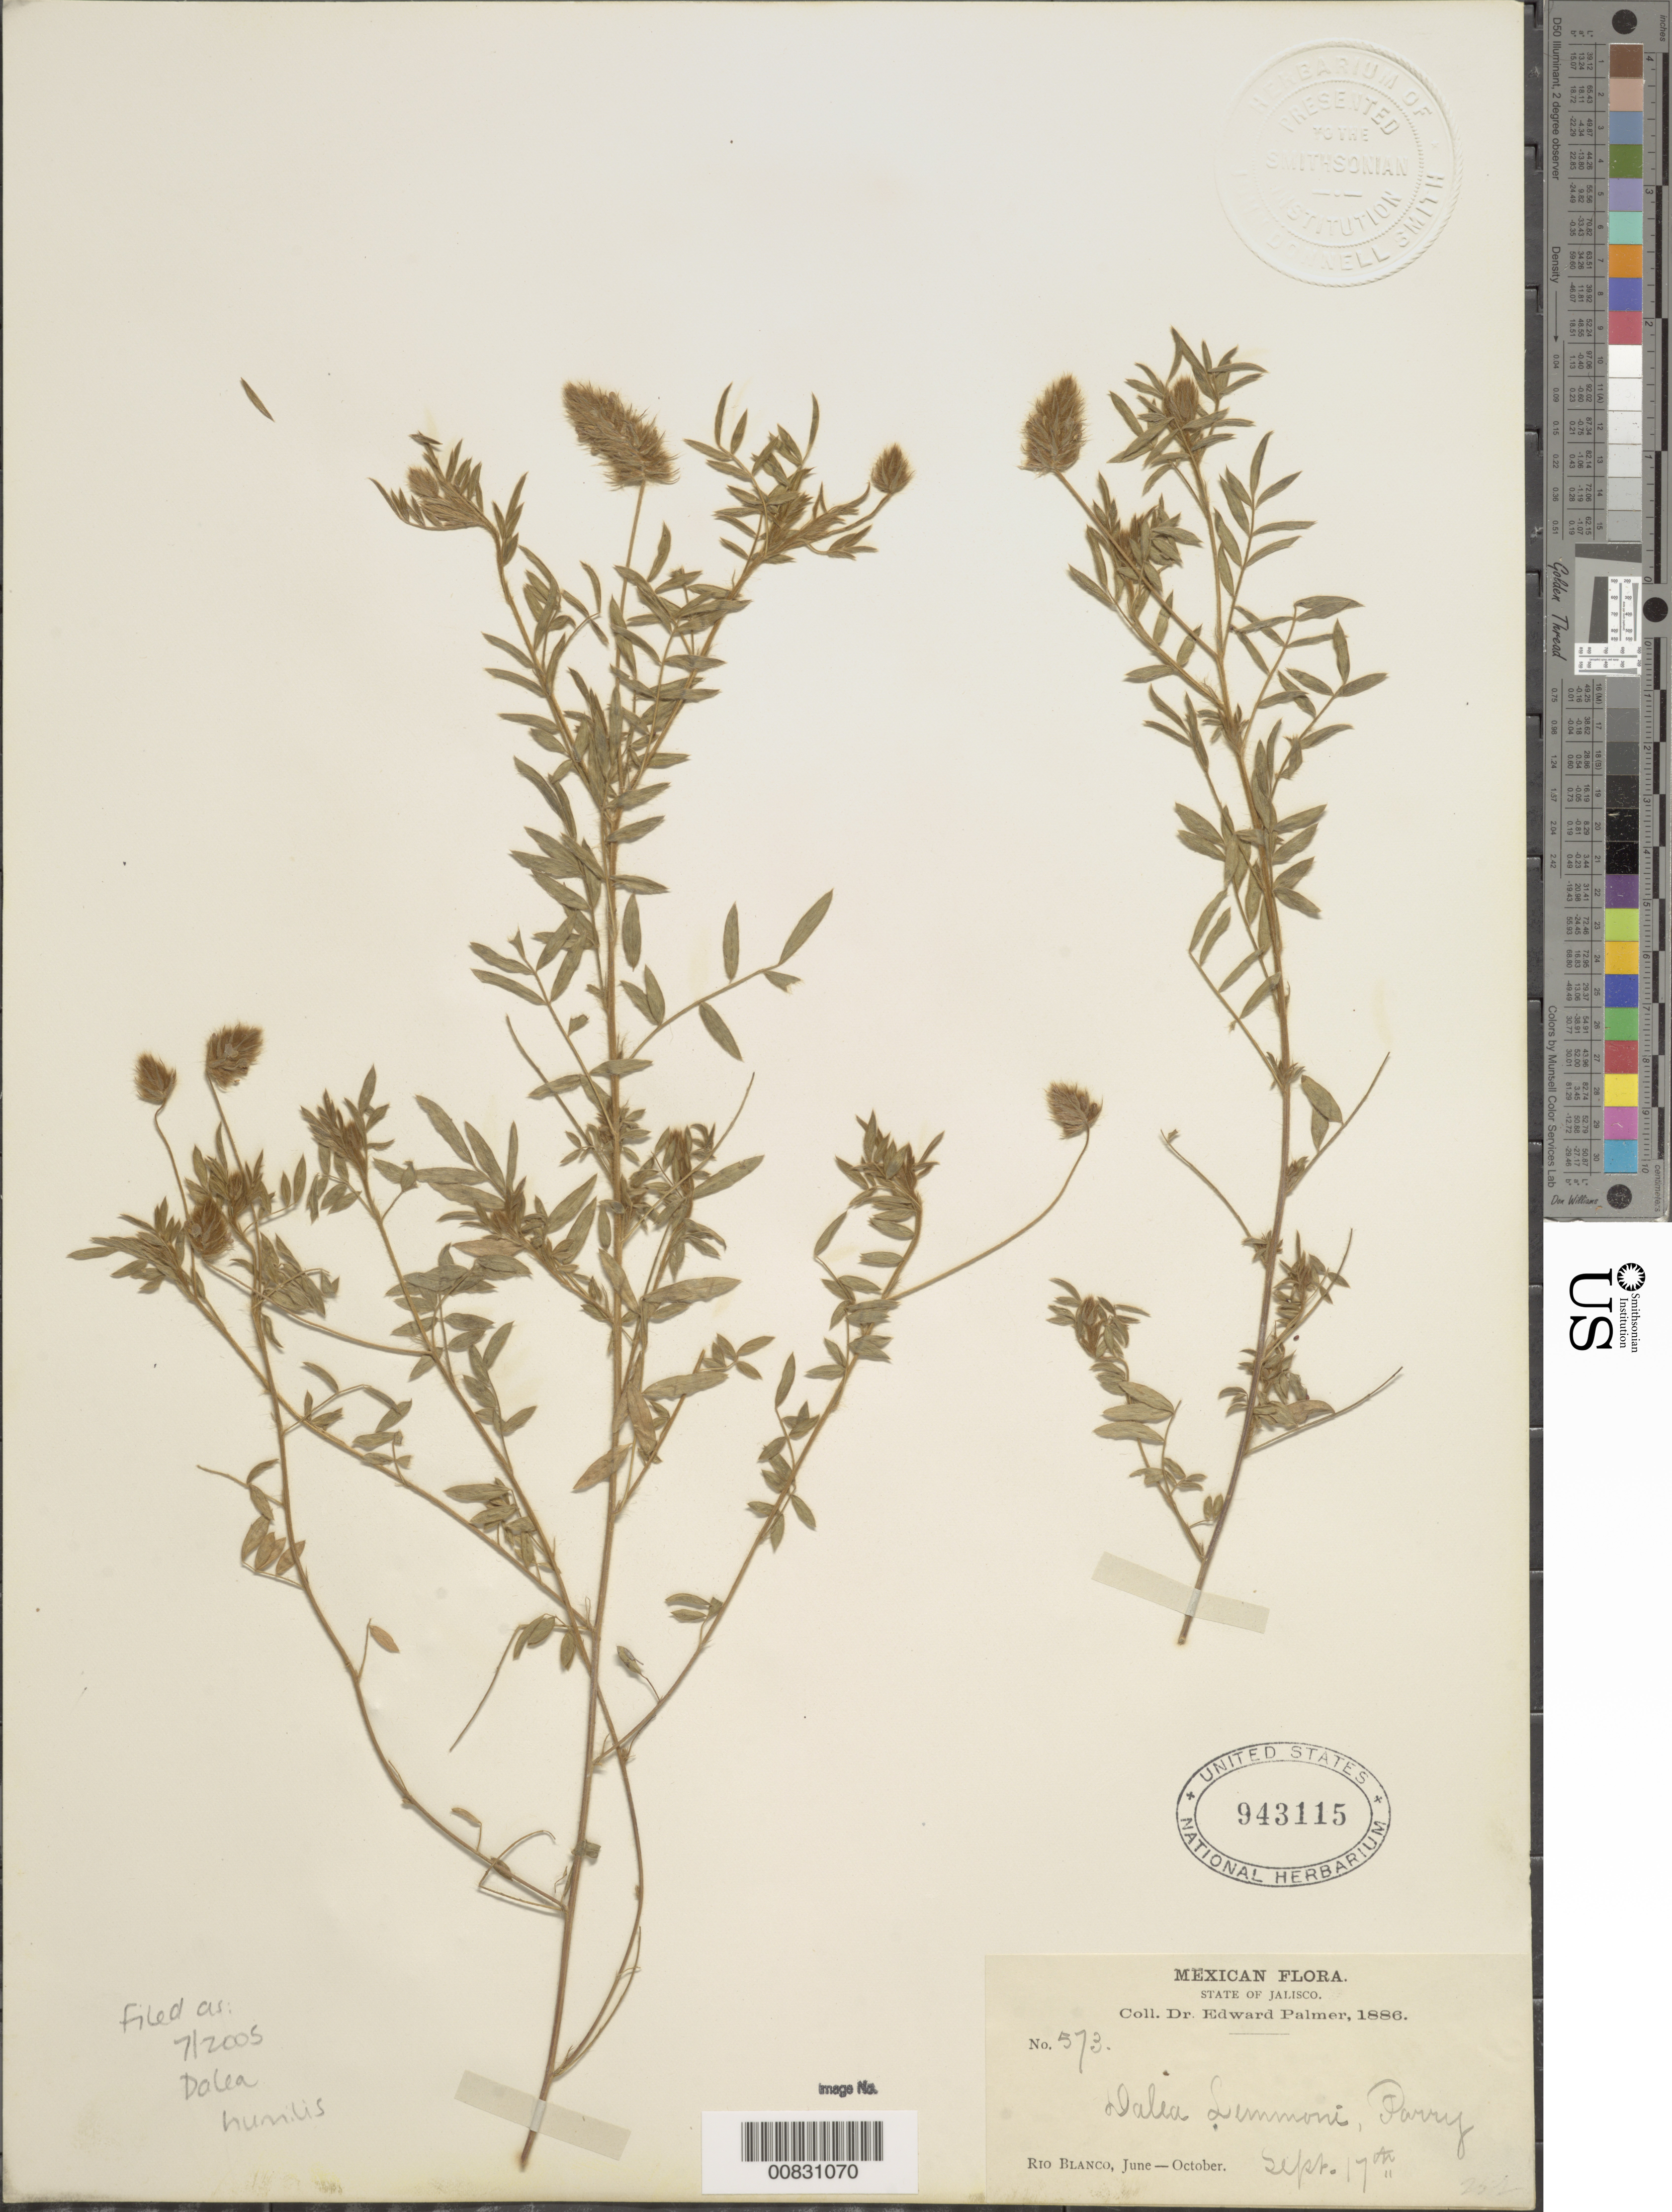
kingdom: Plantae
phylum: Tracheophyta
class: Magnoliopsida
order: Fabales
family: Fabaceae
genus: Dalea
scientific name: Dalea humilis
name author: G. Don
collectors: E. Palmer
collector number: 573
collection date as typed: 17 Sep 1886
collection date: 1886-09-17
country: Mexico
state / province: Jalisco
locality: Río Blanco, Jalisco.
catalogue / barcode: US 943115